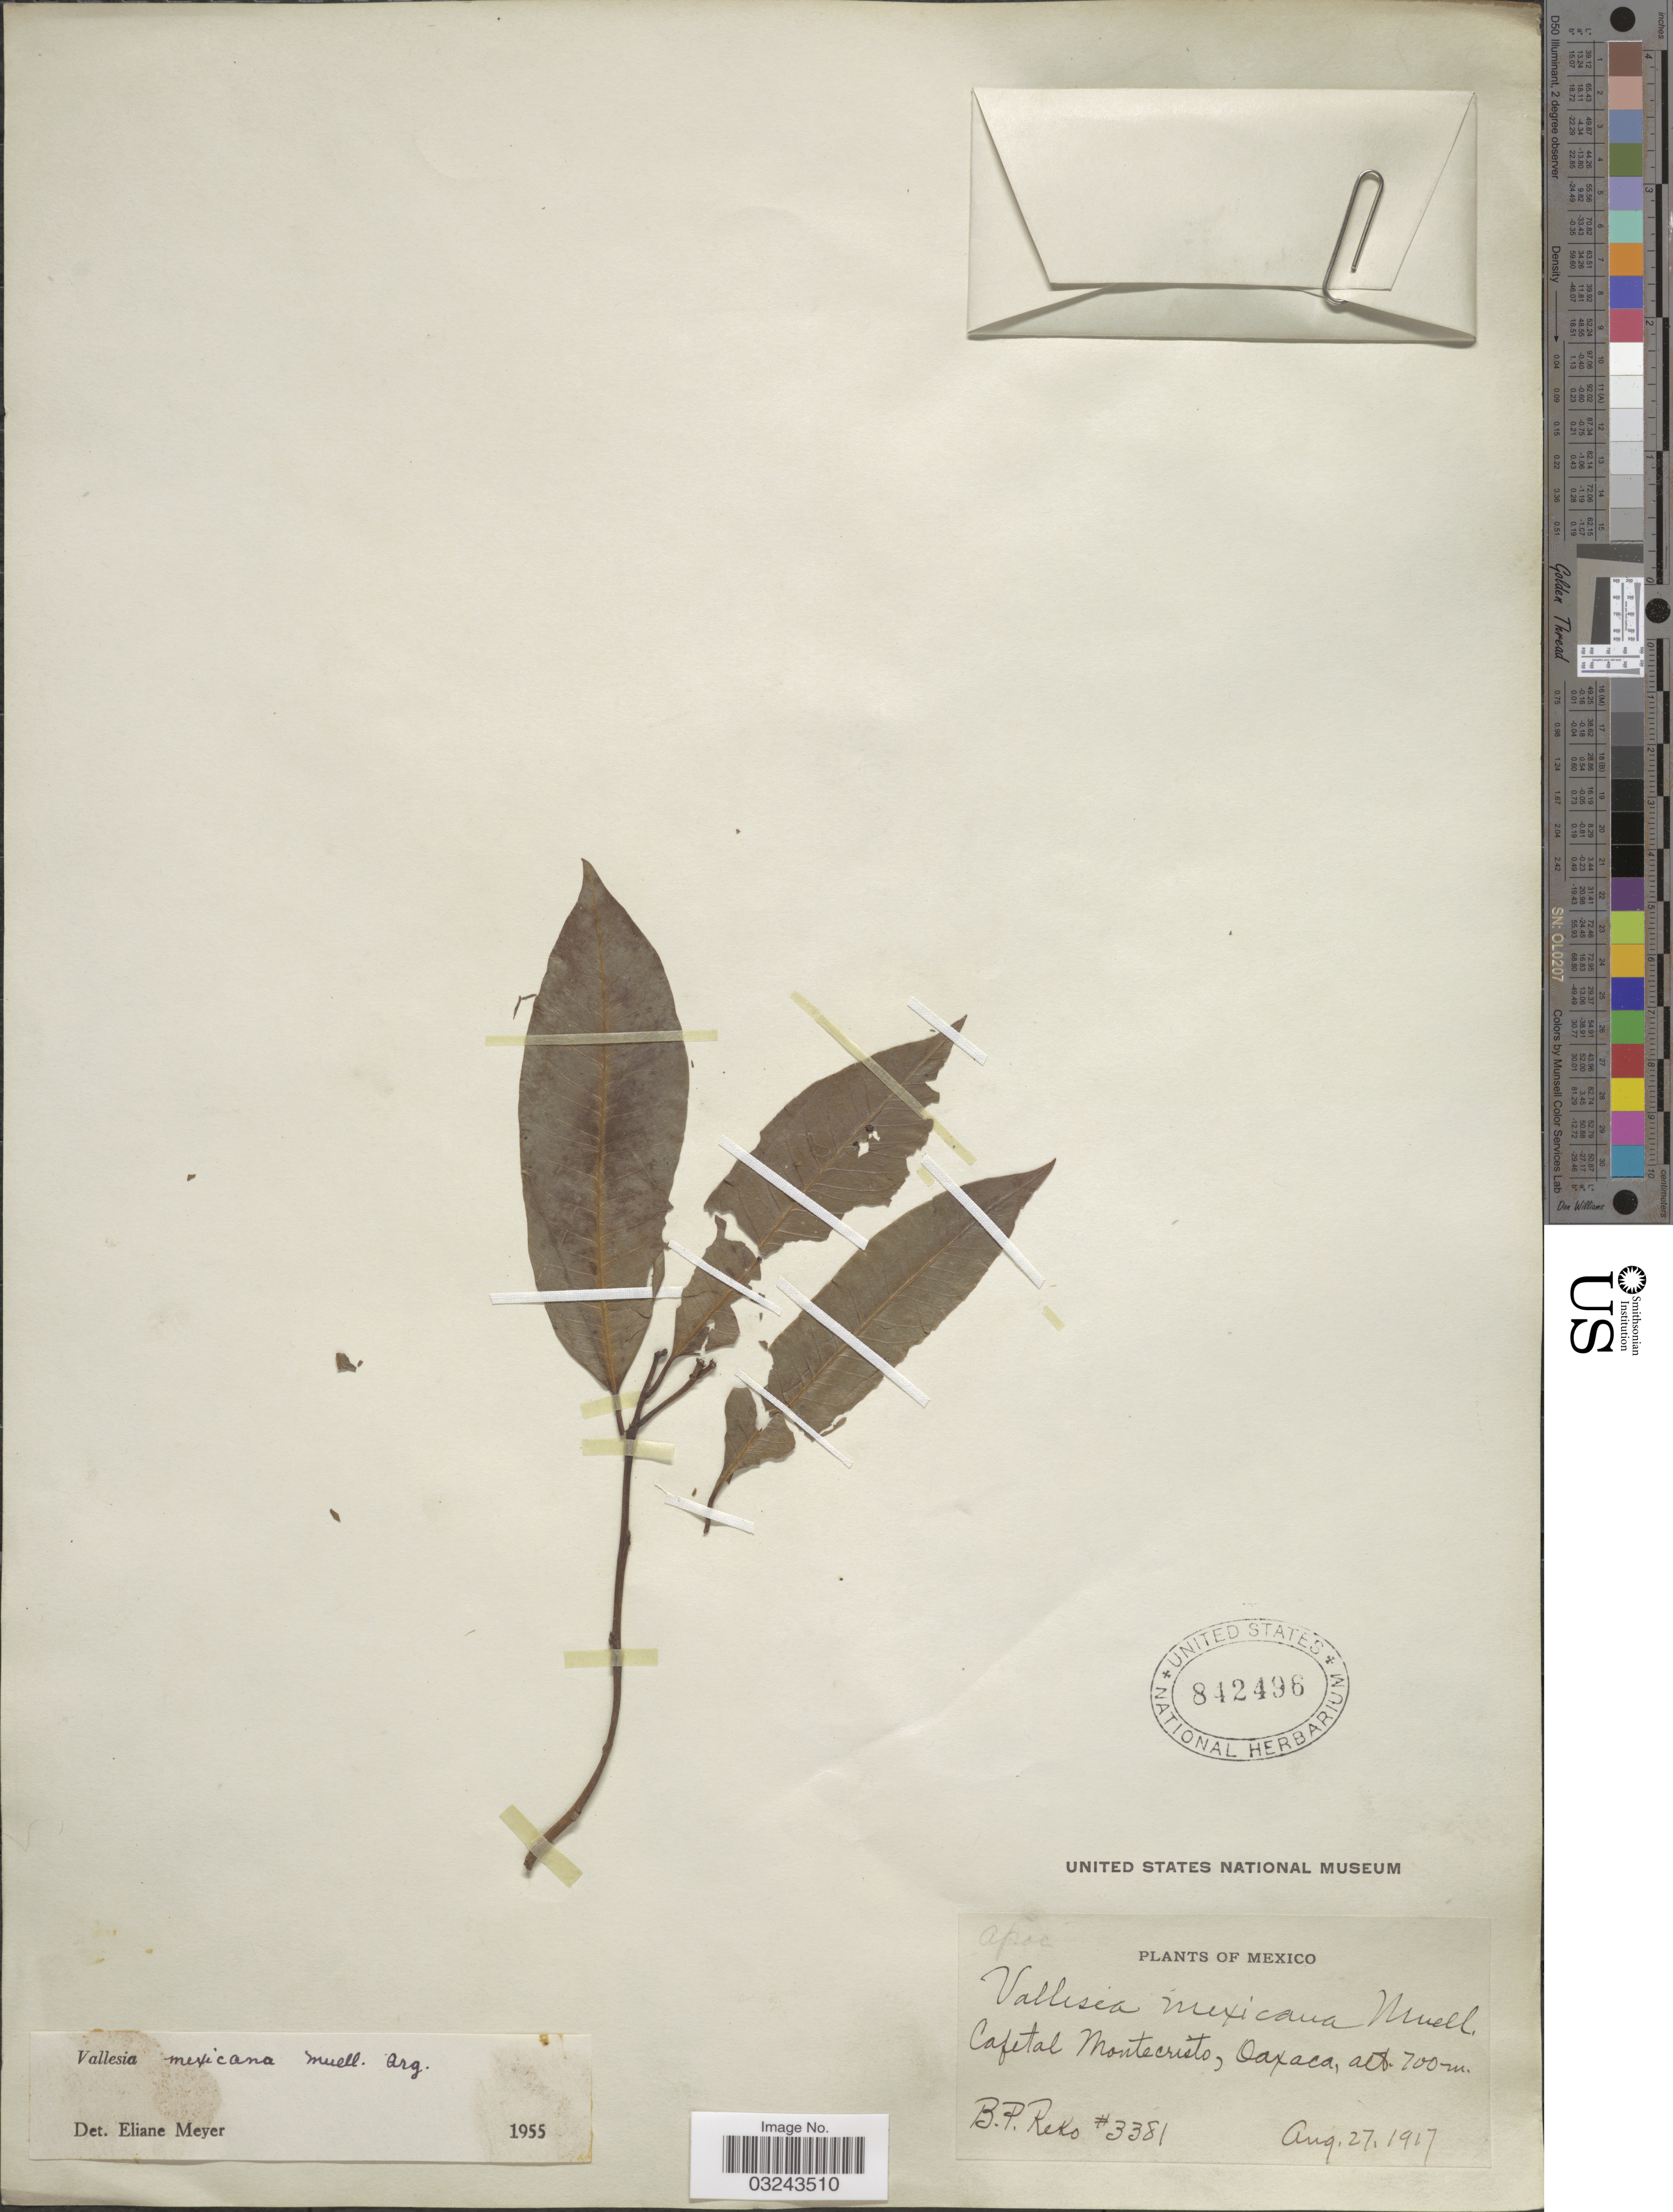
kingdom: Plantae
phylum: Tracheophyta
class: Magnoliopsida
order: Gentianales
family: Apocynaceae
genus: Vallesia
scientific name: Vallesia mexicana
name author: Müll. Arg.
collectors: B. P. Reko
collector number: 3381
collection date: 1917-08-27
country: Mexico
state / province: Oaxaca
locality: Cafetal Montecristo, Oaxaca.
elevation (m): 700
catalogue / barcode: US 842496